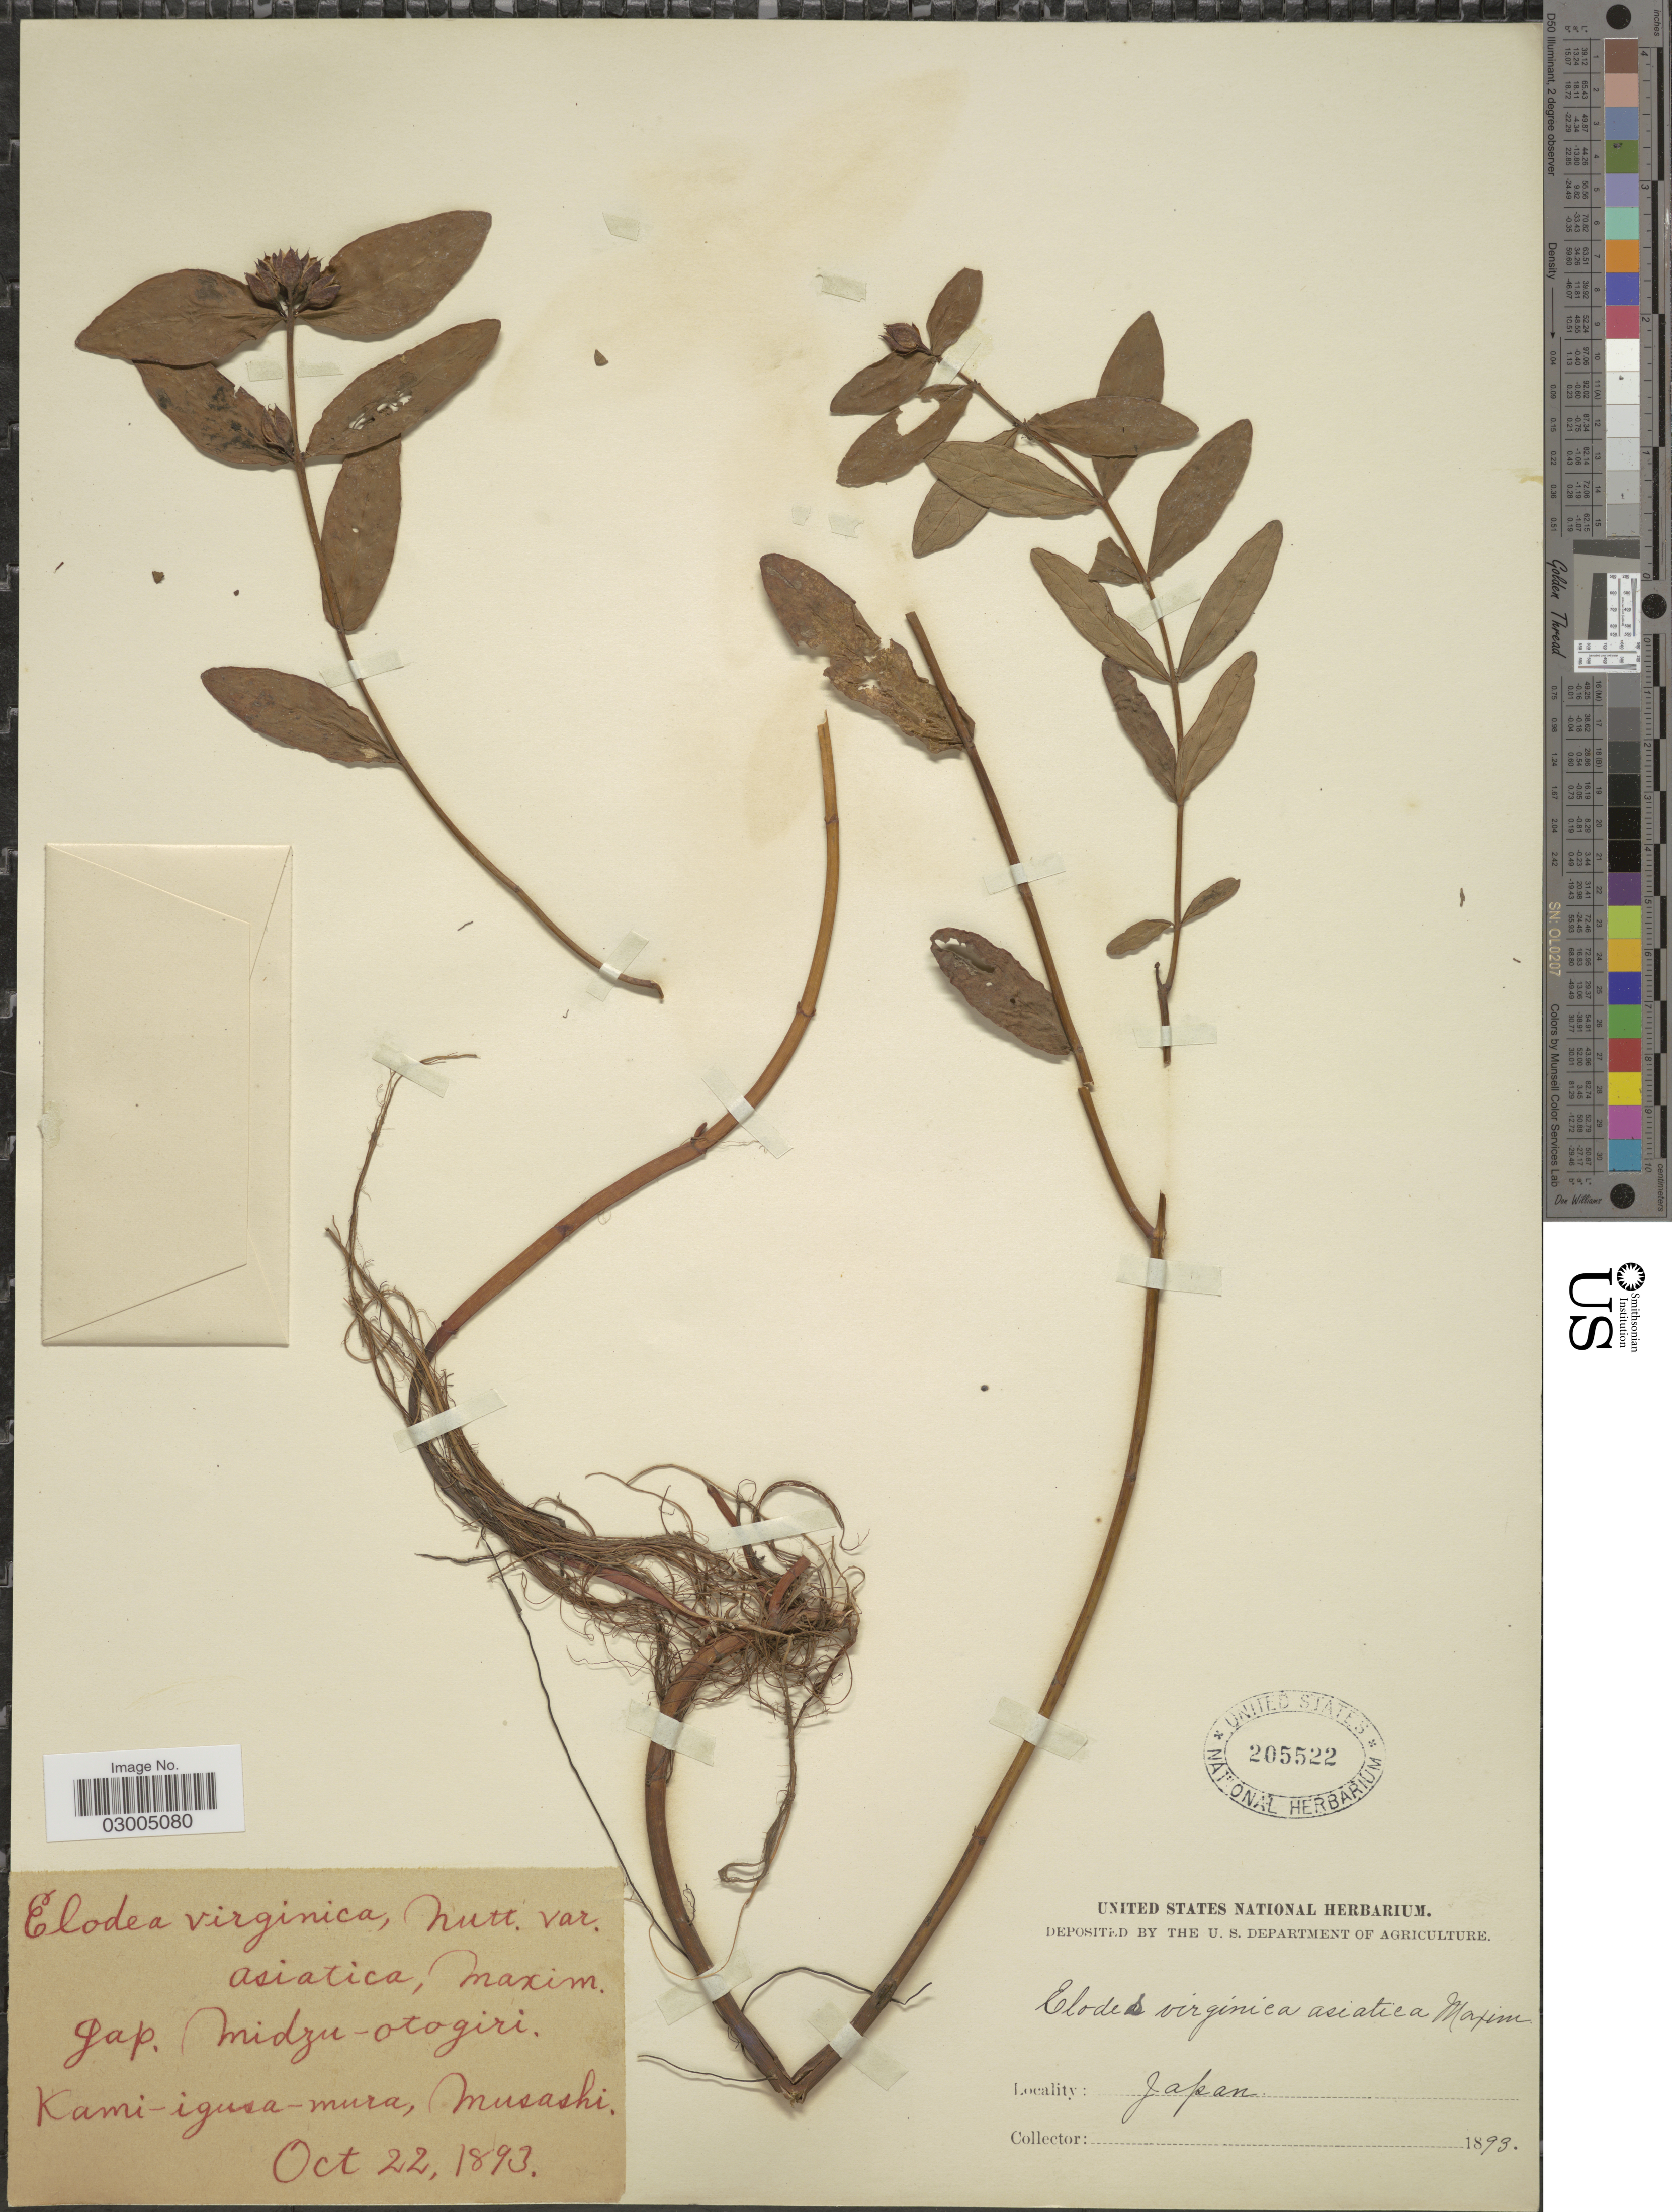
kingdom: Plantae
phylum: Tracheophyta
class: Magnoliopsida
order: Malpighiales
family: Hypericaceae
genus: Hypericum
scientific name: Hypericum fauriei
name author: R. Keller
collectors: ex herb. United States National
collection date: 1893-10-22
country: Japan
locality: Midzu-Otogiri. Kami-igusa-mura, Musashi.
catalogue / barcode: US 205522